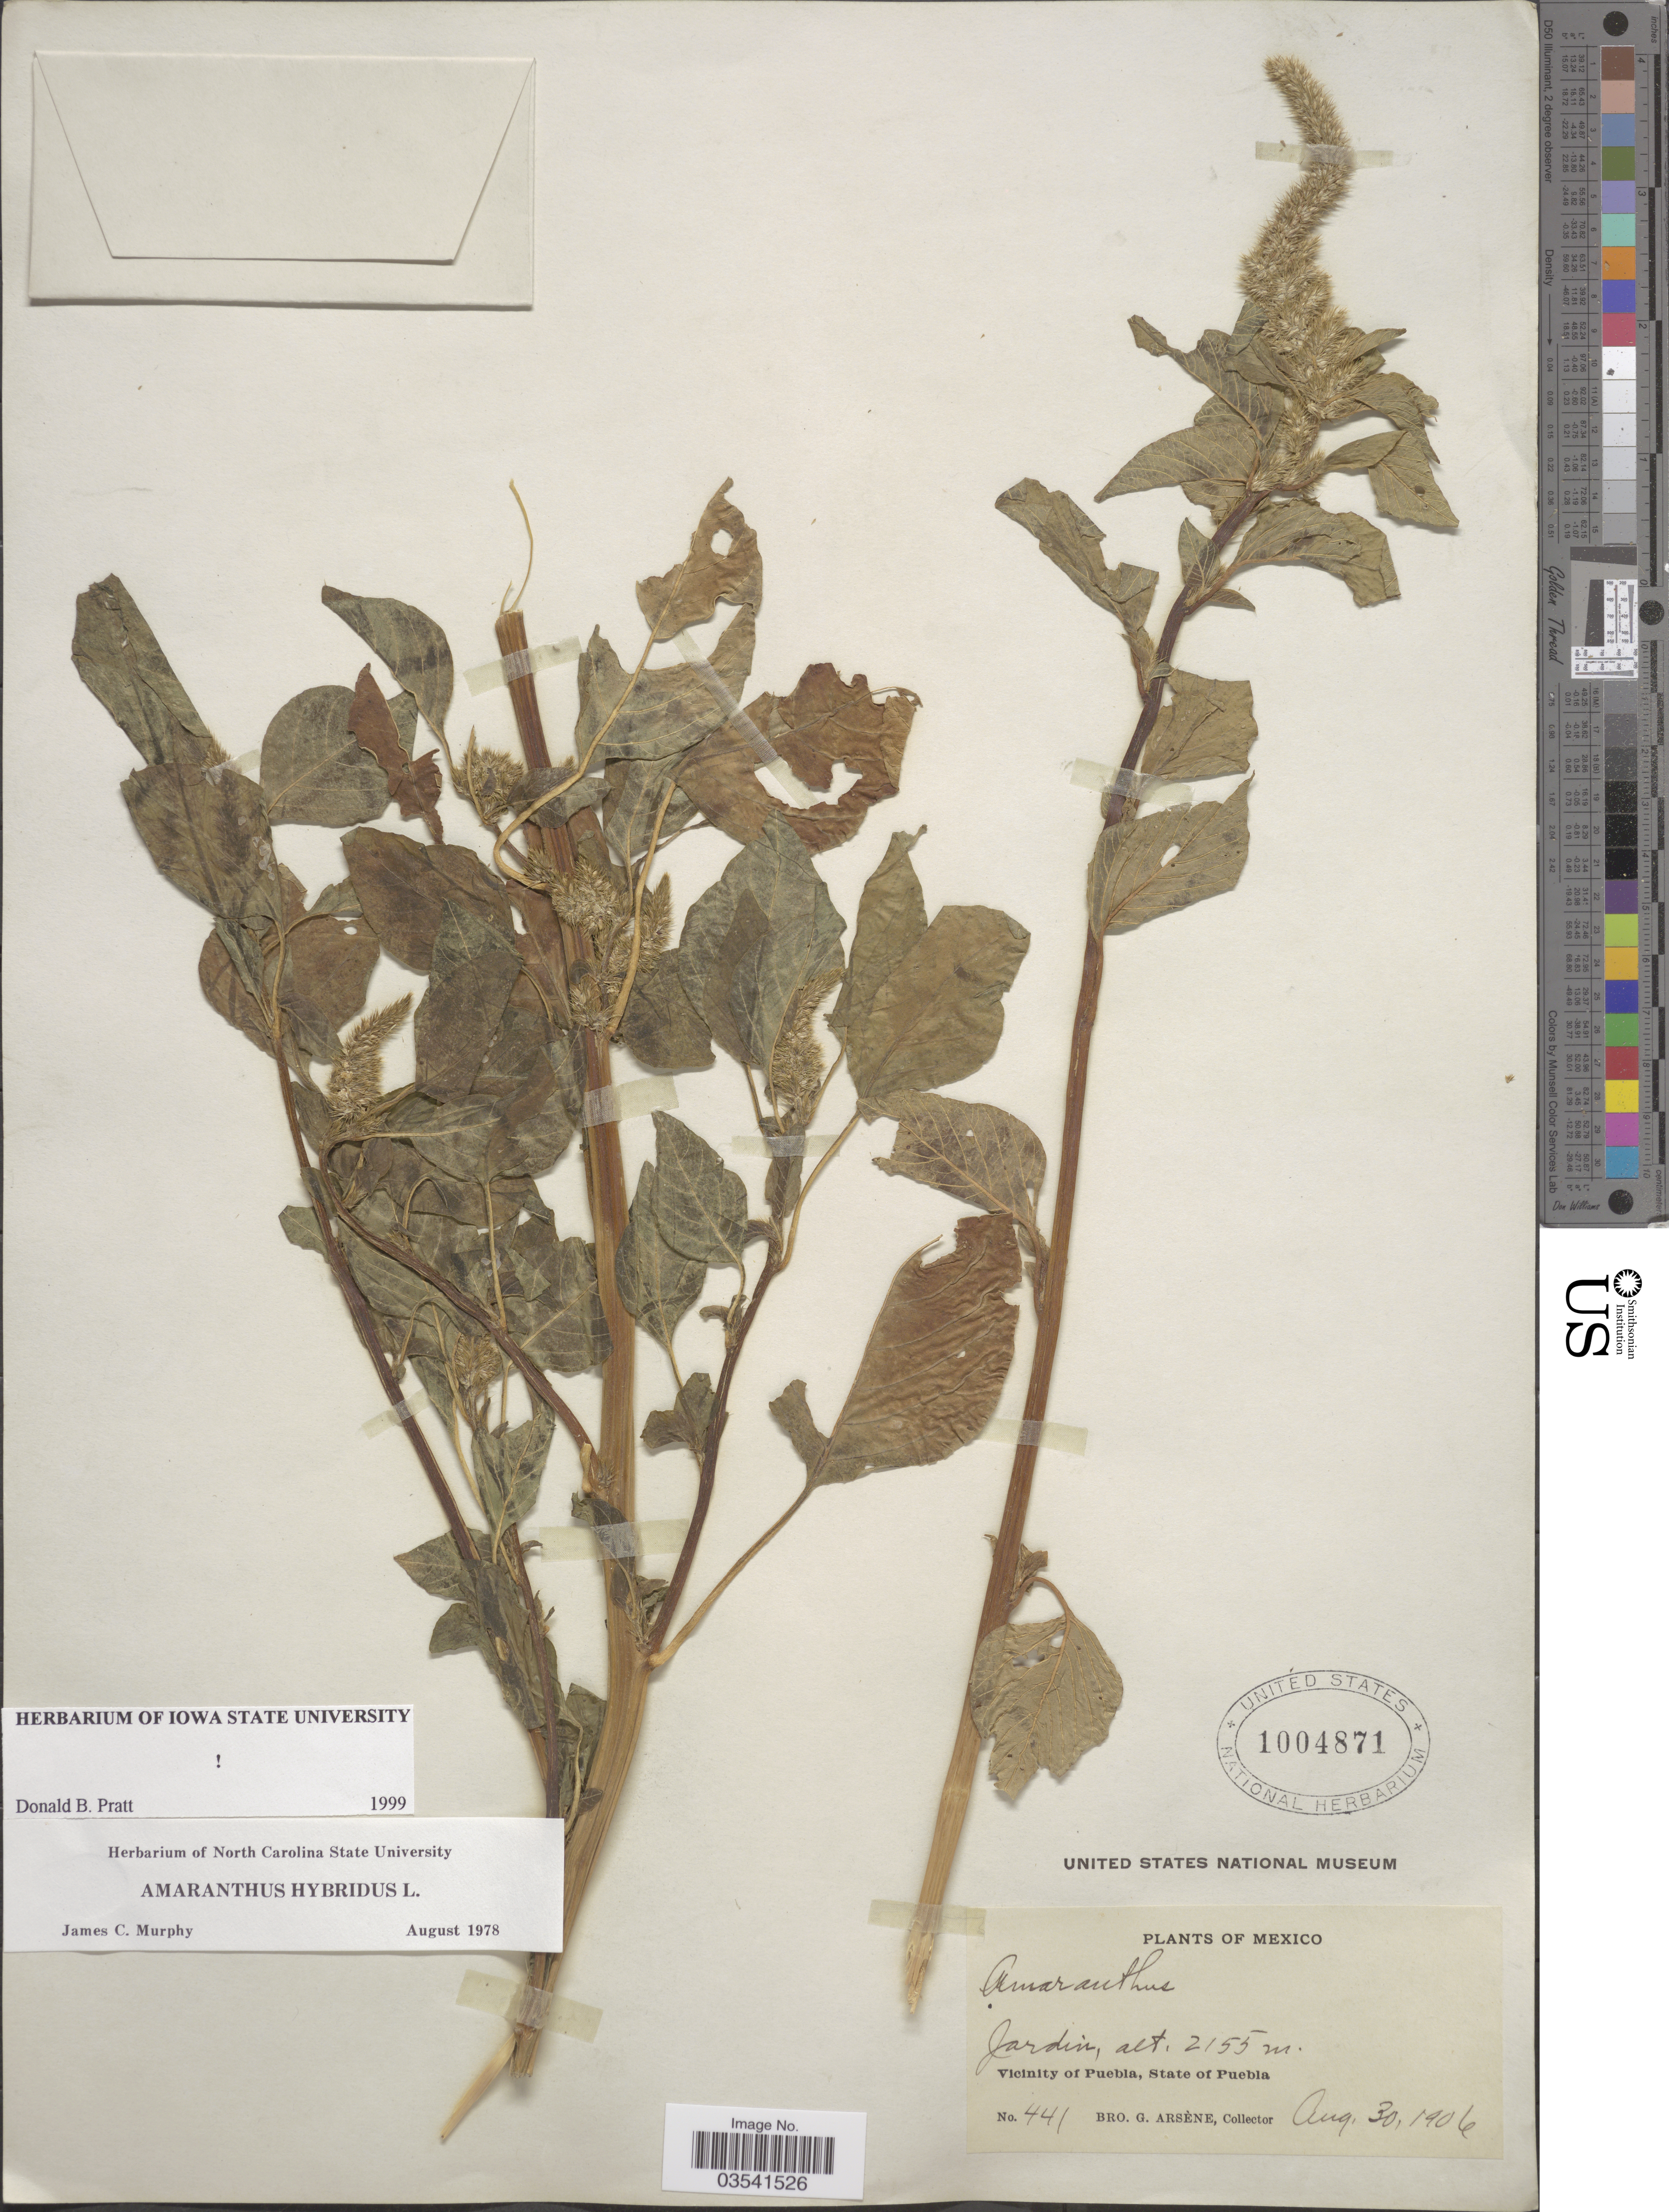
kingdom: Plantae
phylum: Tracheophyta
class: Magnoliopsida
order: Caryophyllales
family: Amaranthaceae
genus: Amaranthus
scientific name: Amaranthus hybridus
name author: L.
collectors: Bro. G. Arsène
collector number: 441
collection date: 1906-08-30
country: Mexico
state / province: Puebla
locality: Jardin. Vicinity of Puebla.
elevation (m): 2155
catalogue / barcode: US 1004871